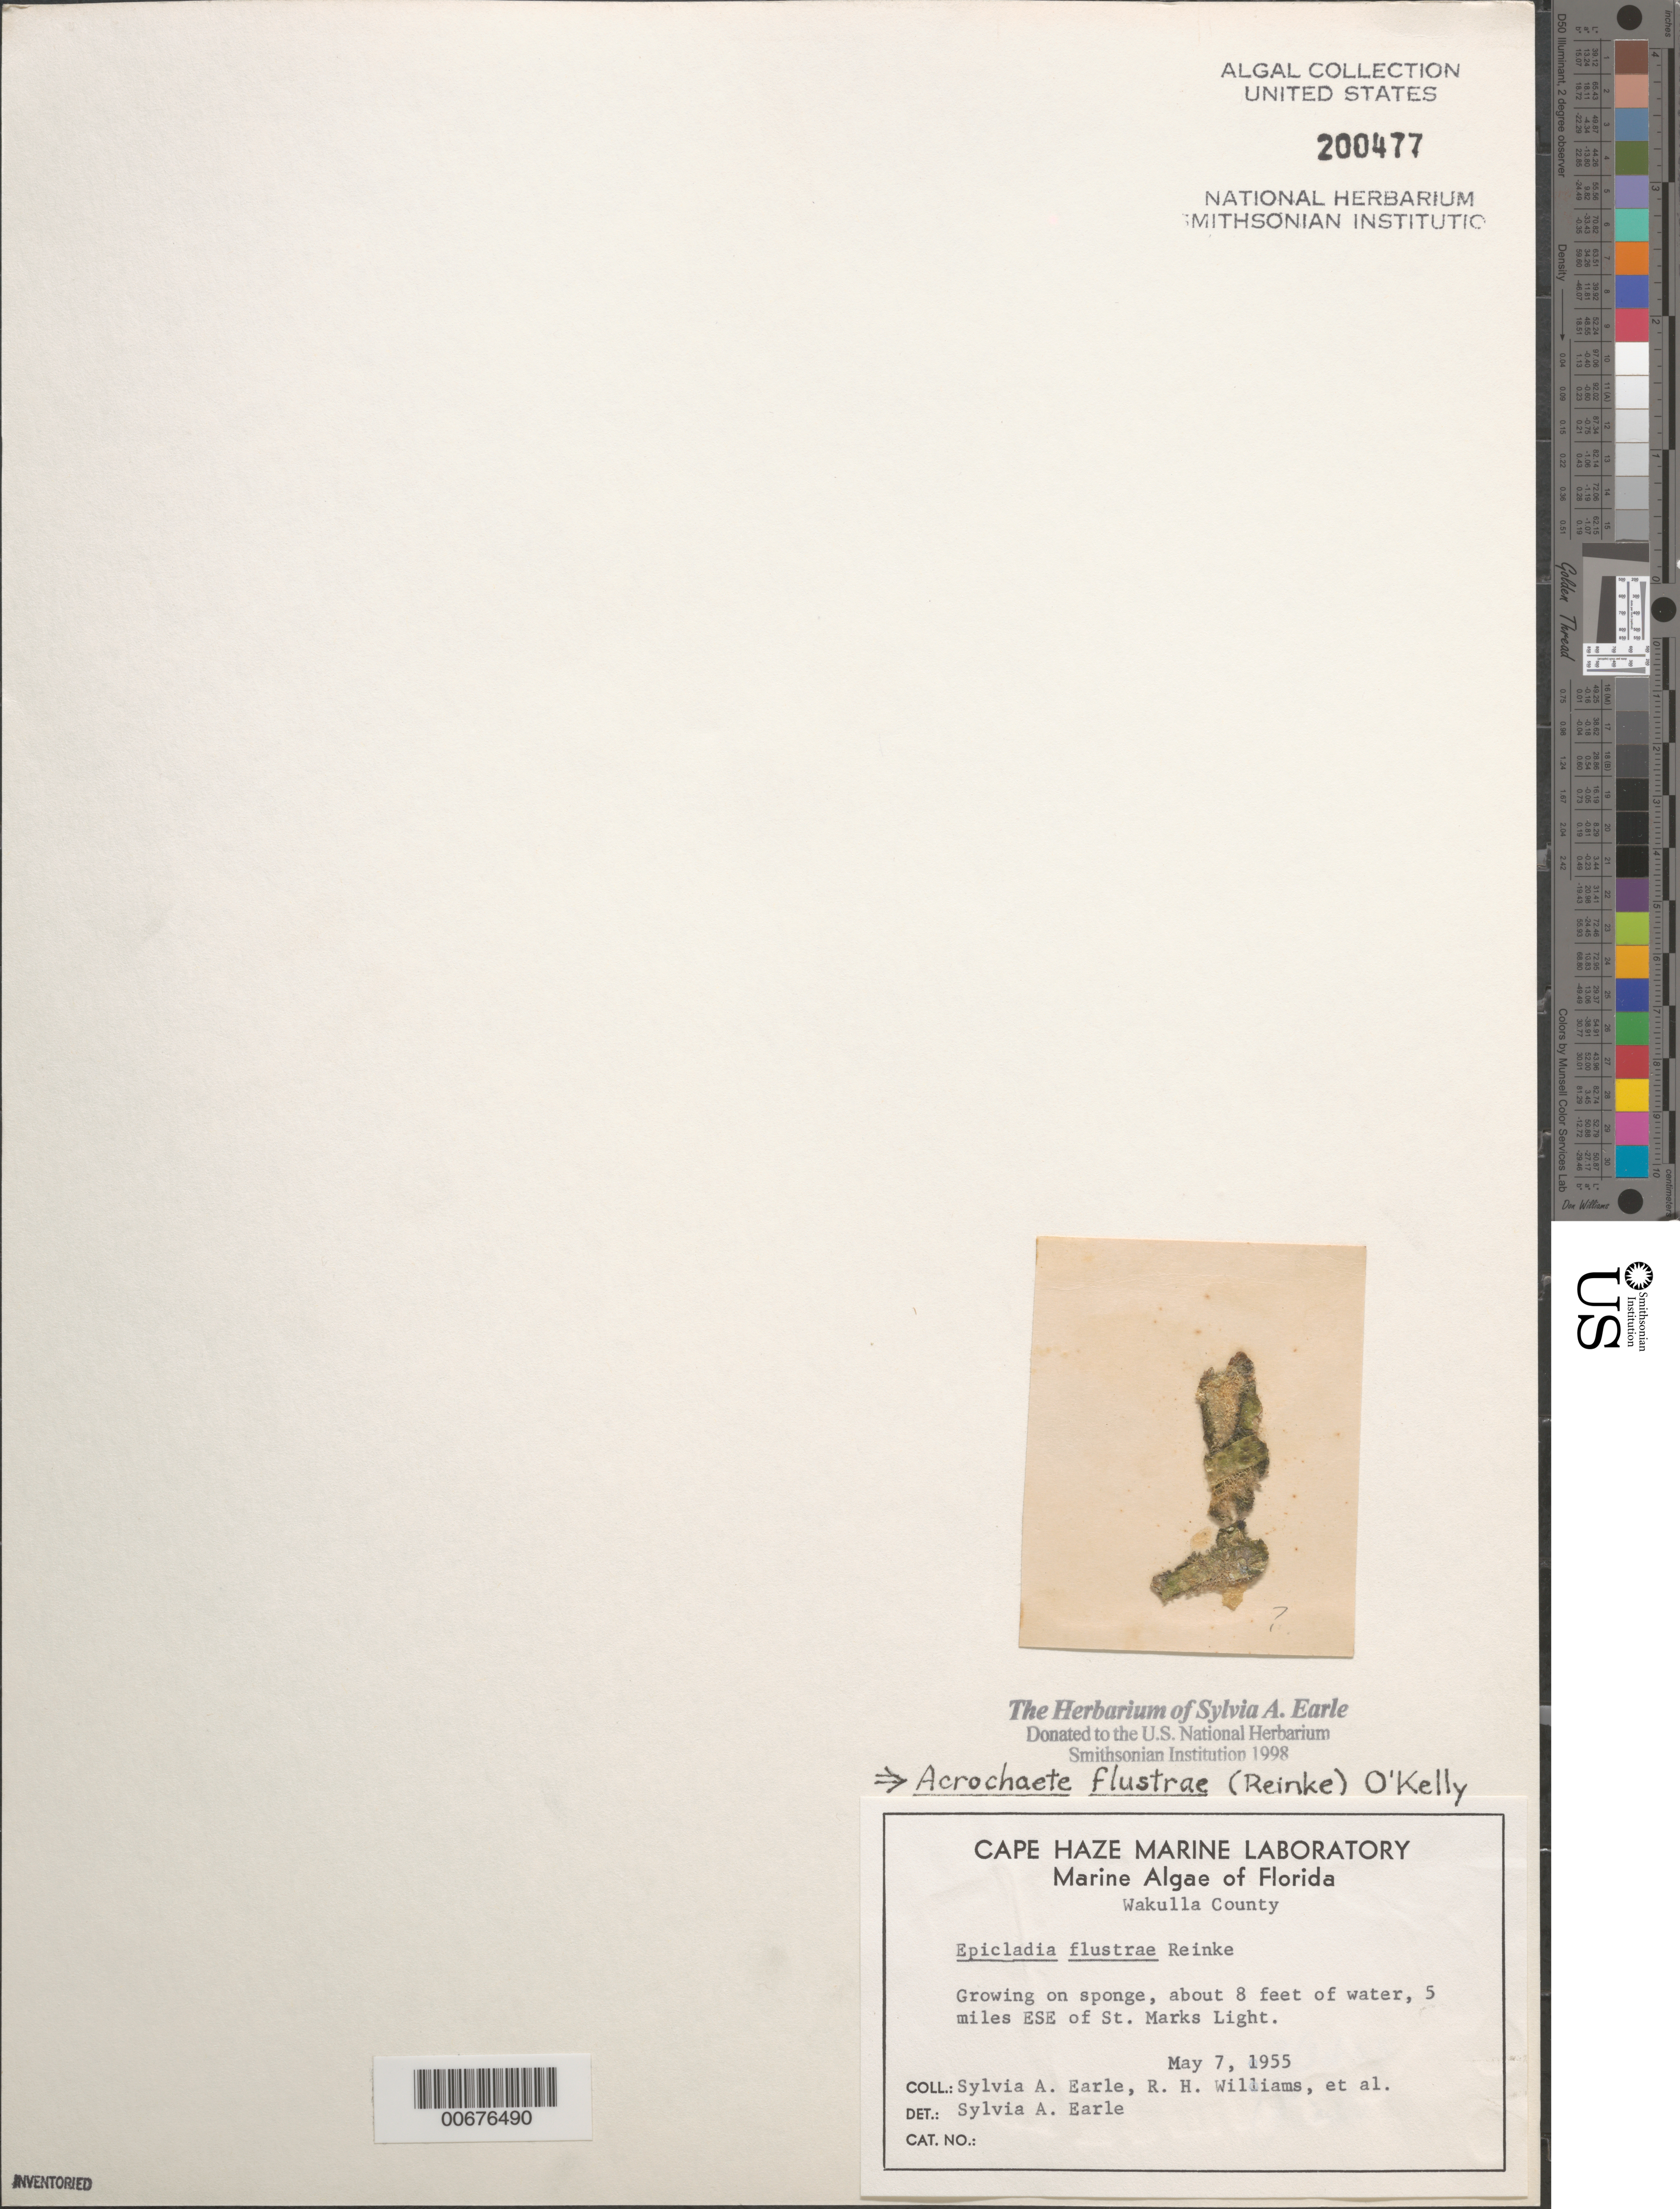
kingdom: Plantae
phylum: Chlorophyta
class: Ulvophyceae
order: Ulvales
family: Ulvellaceae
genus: Epicladia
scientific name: Epicladia flustrae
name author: Reinke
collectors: S. A. Earle & R. H. Williams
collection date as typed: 07 May 1955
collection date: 1955-05-07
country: United States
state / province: Florida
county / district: Wakulla County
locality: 5 miles east southeast of St. Marks Lighthouse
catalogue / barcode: US 200477